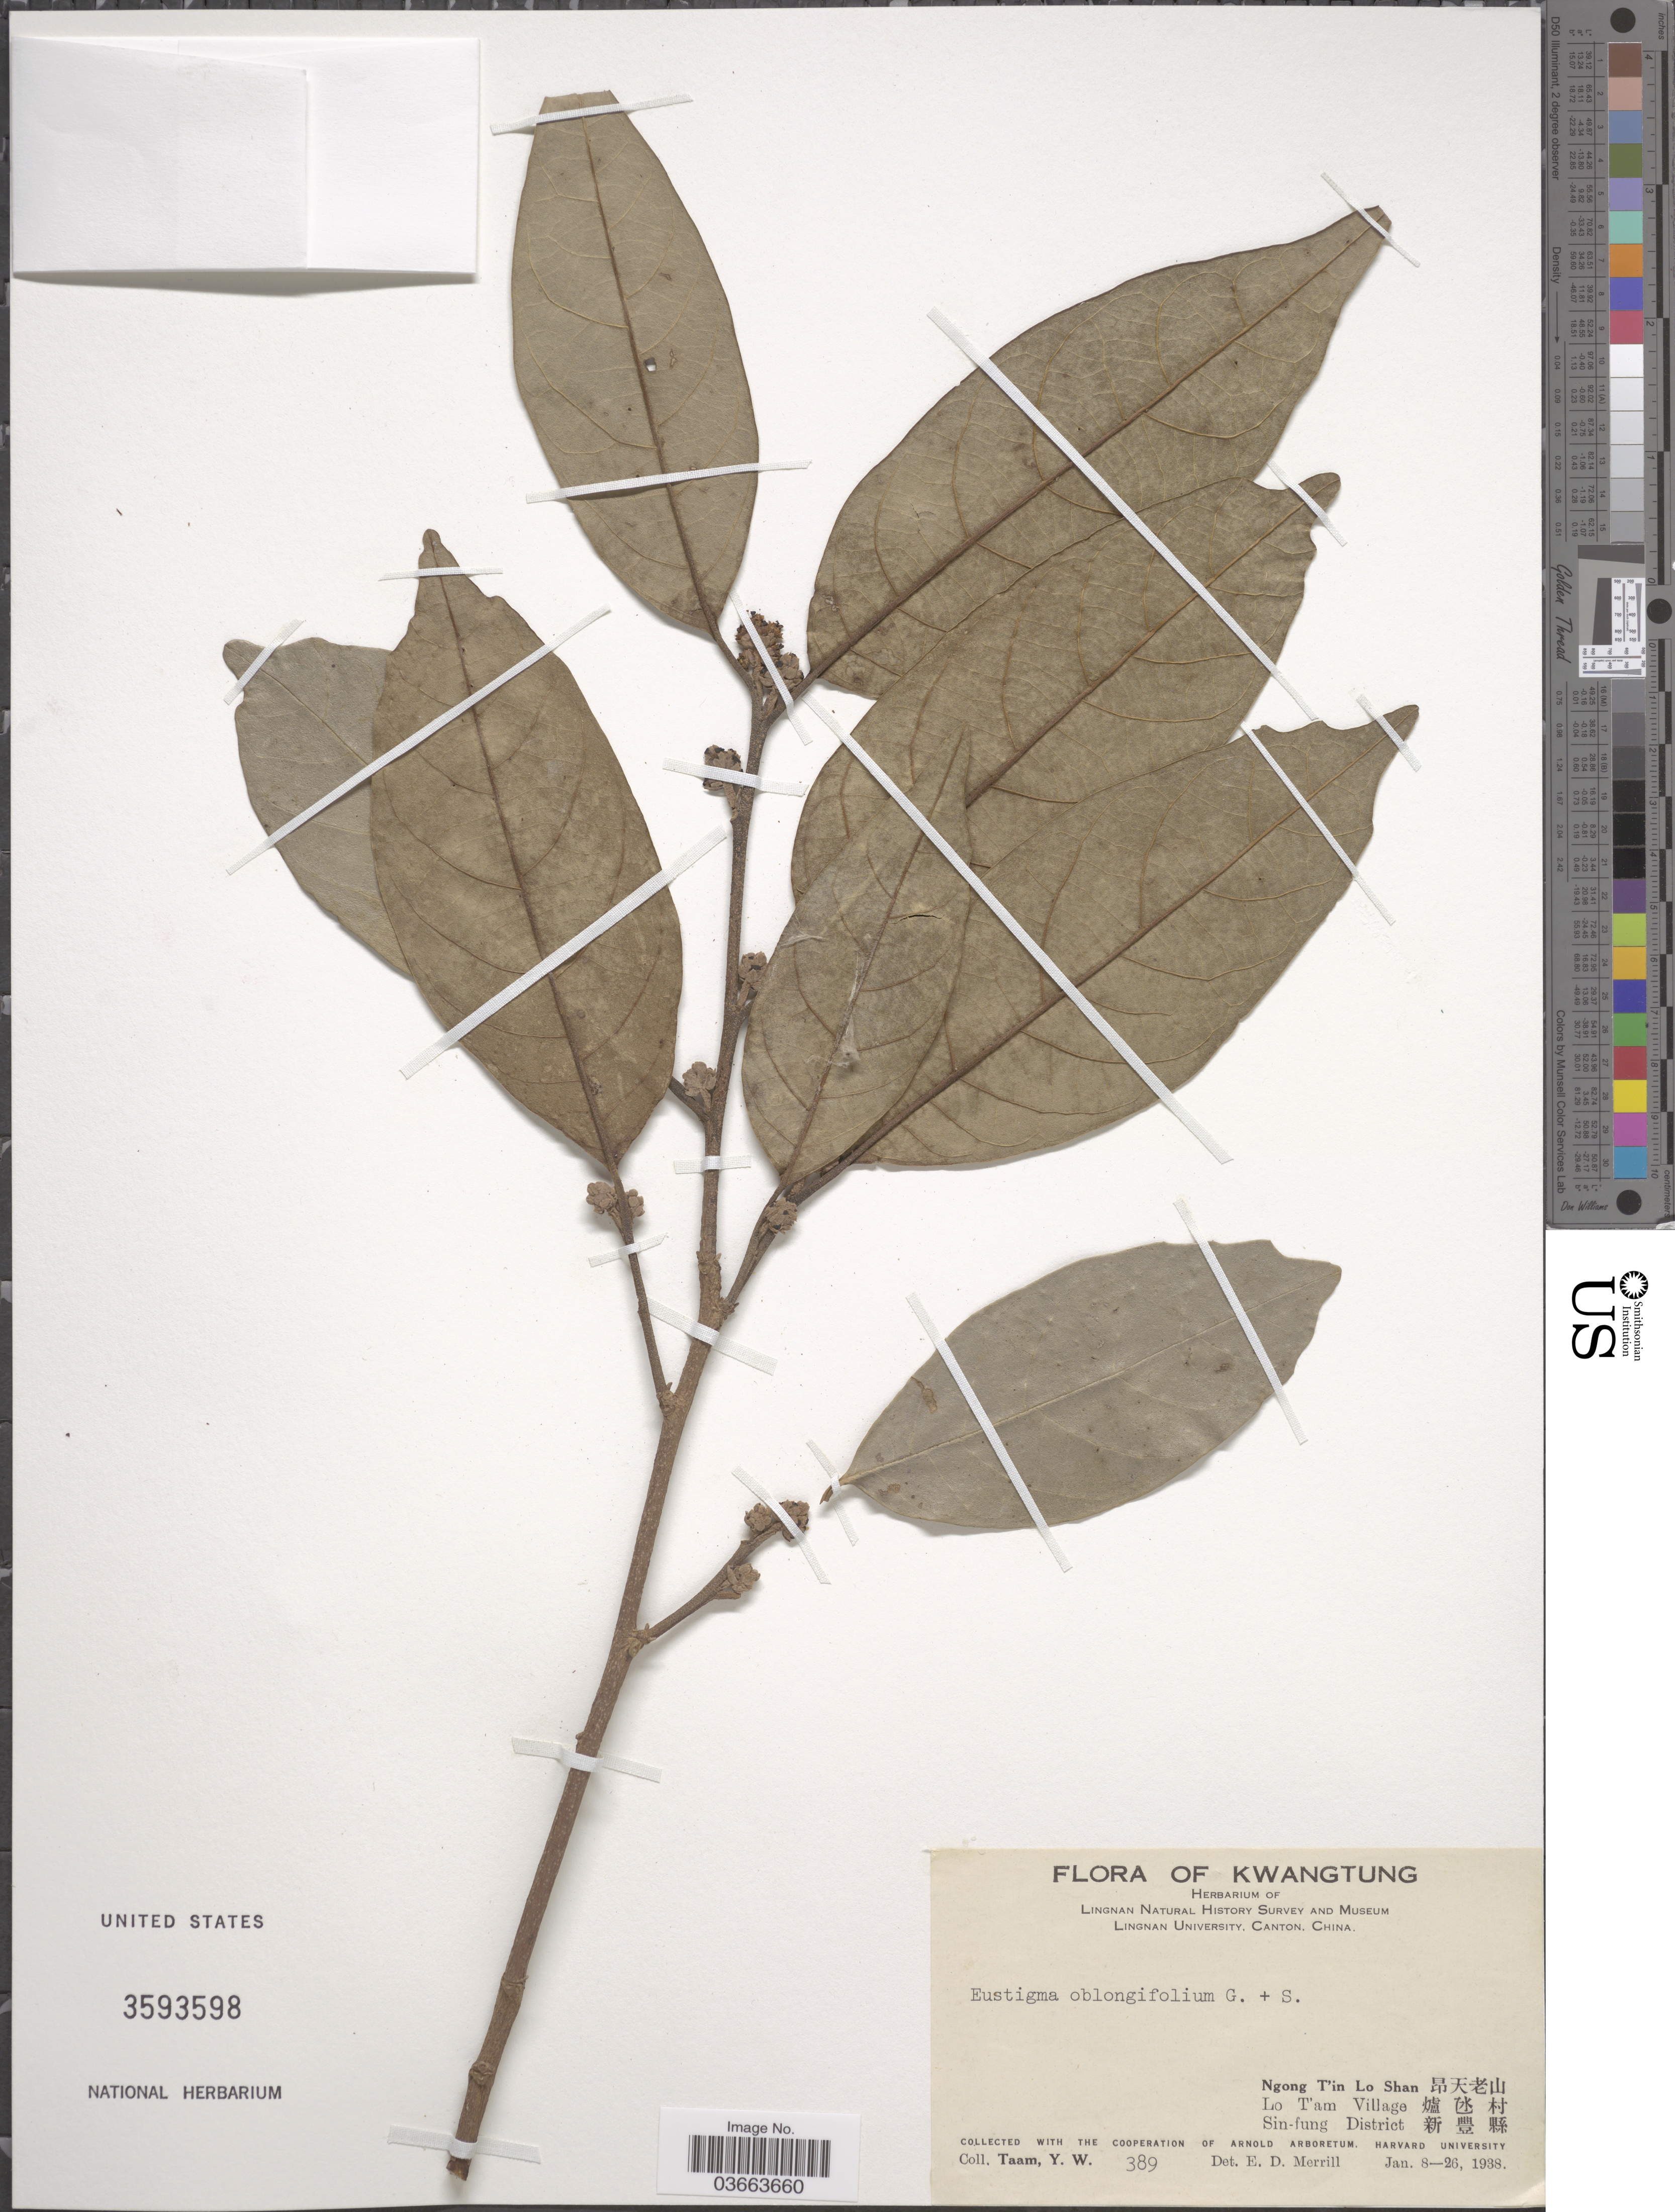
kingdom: Plantae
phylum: Tracheophyta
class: Magnoliopsida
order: Saxifragales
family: Hamamelidaceae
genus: Eustigma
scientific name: Eustigma oblongifolium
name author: Gardner & Champ.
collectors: Y. W. Taam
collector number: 389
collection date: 1938-01-08/1938-01-26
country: China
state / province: Guangdong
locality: Kwangtung. Ngong T'in Lo Shan X. Lo T'am Village X. Sin-fung District X.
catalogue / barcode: US 3593598